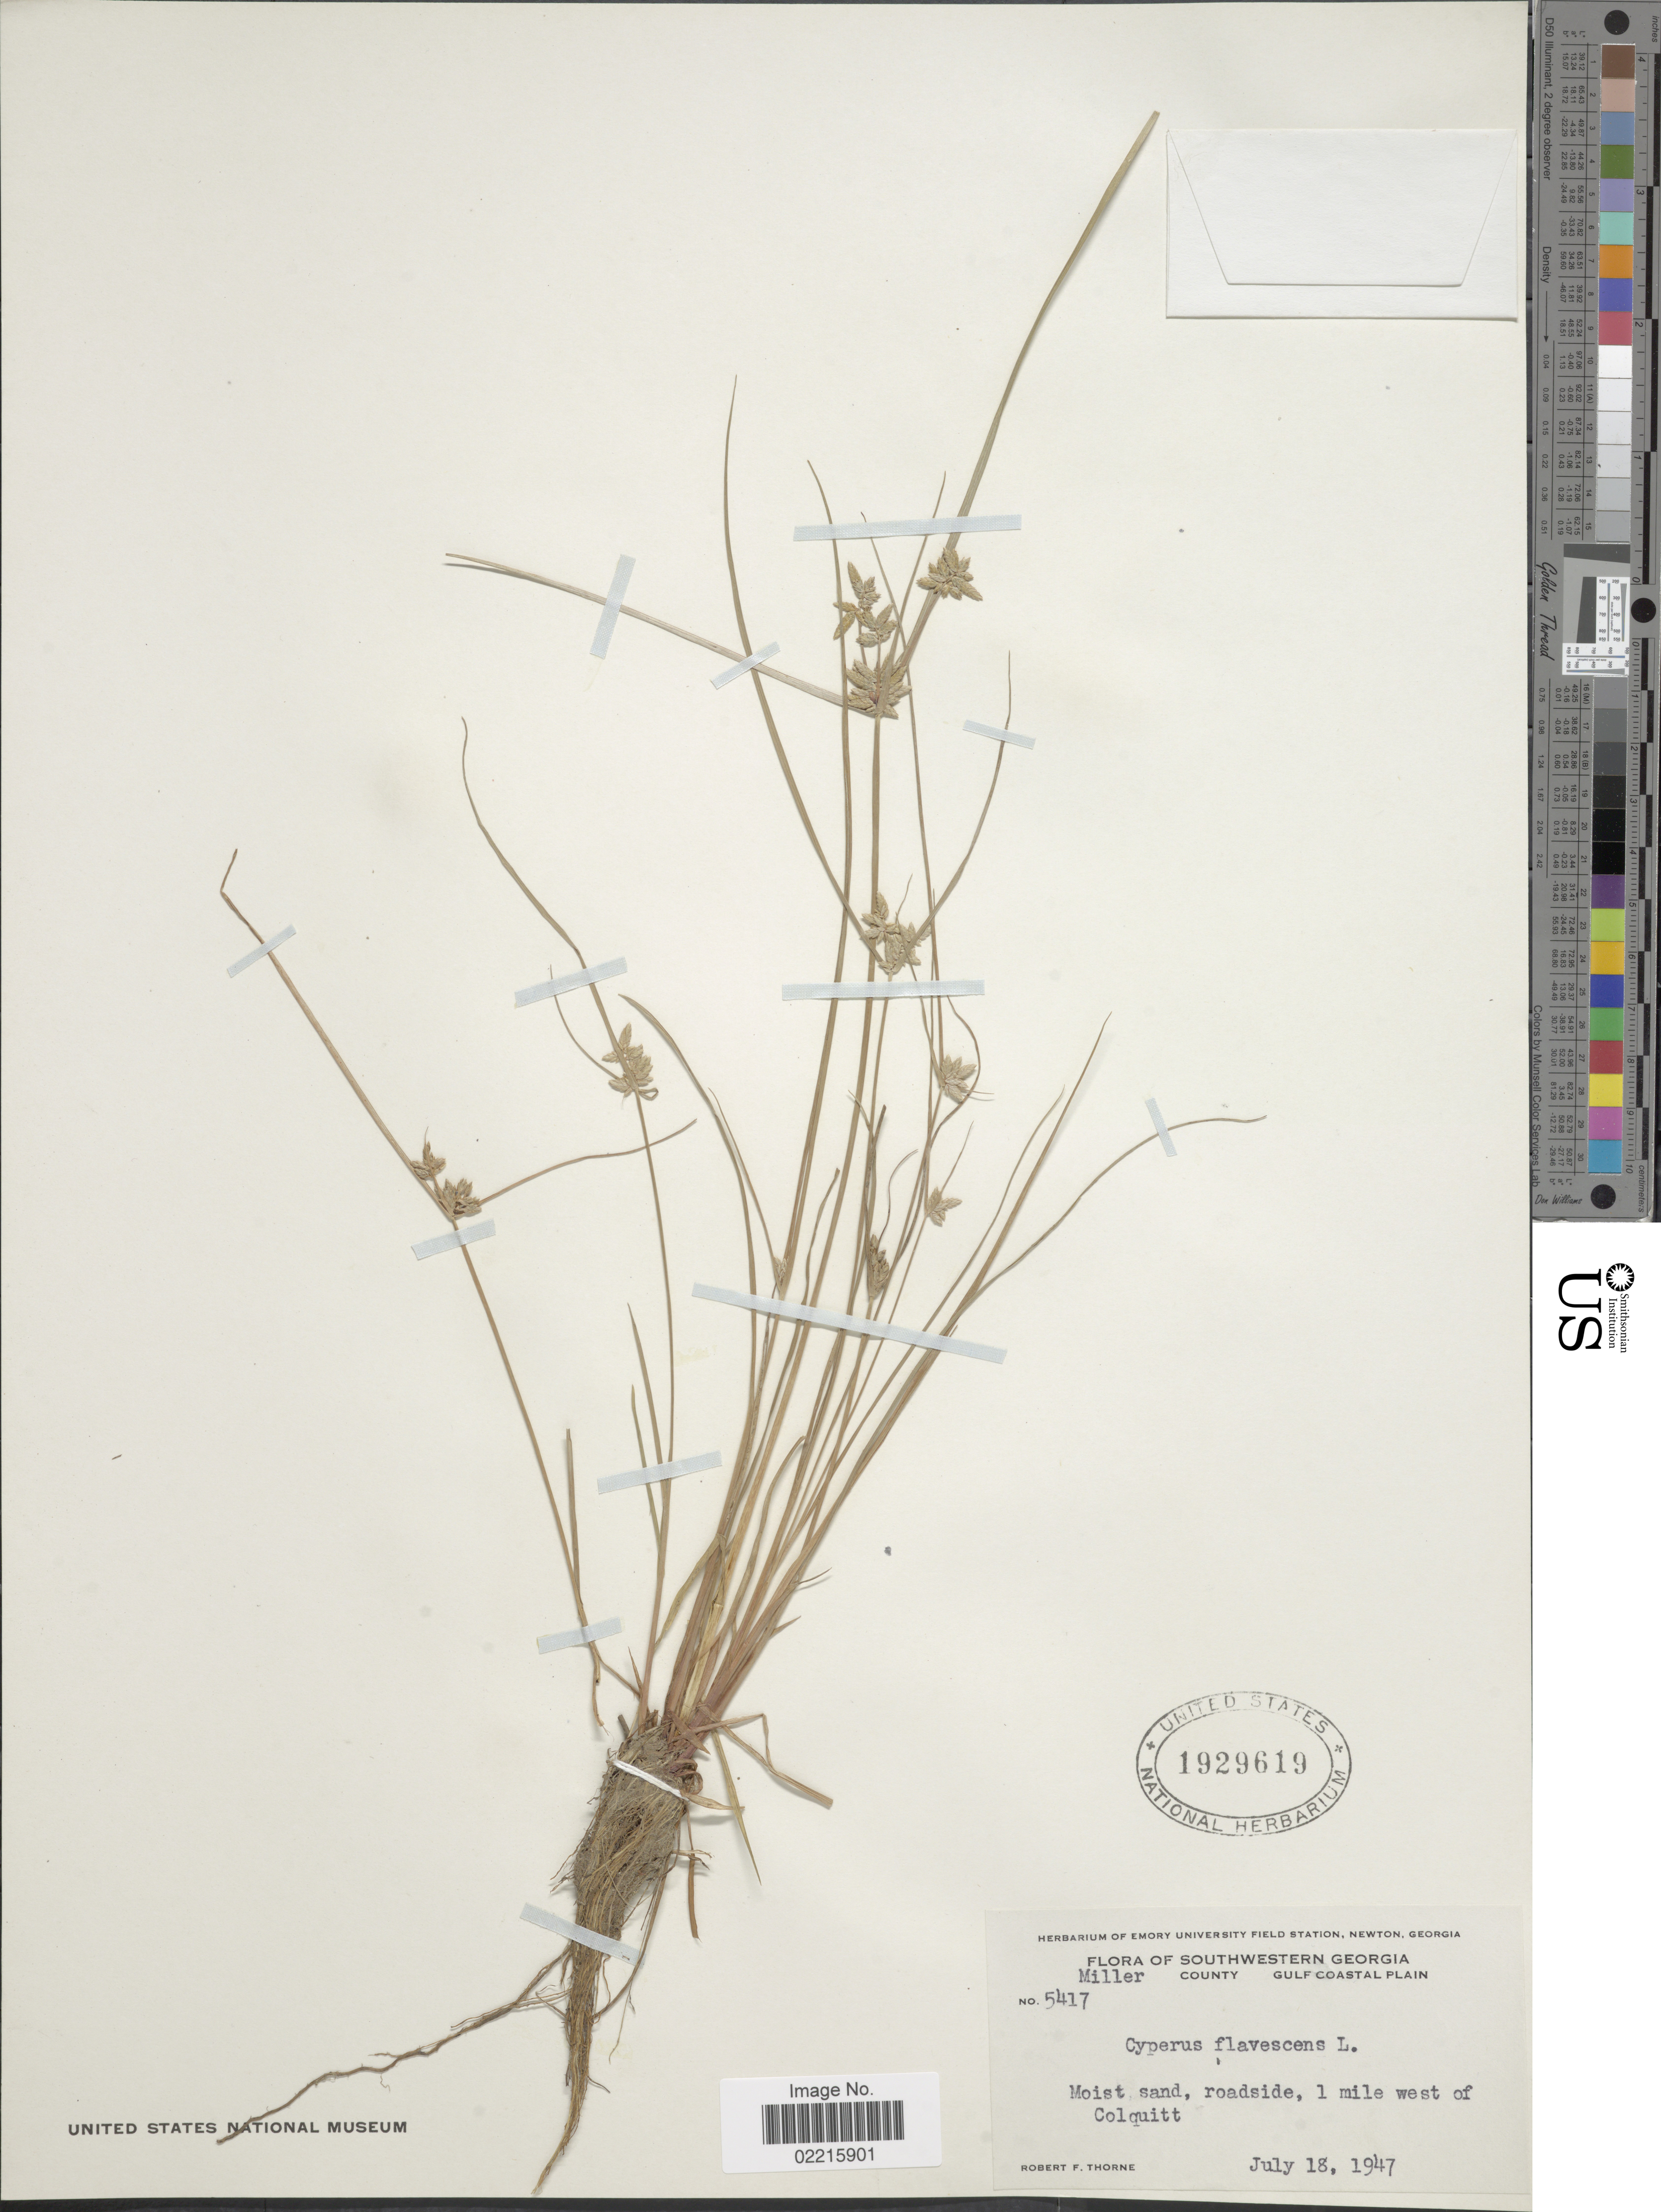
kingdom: Plantae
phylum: Tracheophyta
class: Liliopsida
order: Poales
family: Cyperaceae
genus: Cyperus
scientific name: Cyperus flavescens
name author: L.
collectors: R. F. Thorne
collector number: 5417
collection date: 1947-07-18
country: United States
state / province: Georgia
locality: Southwestern Georgia. Miller County, Gulf Coastal Plain. Moist sand, roadside, 1 mile west of Colquitt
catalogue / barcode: US 1929619